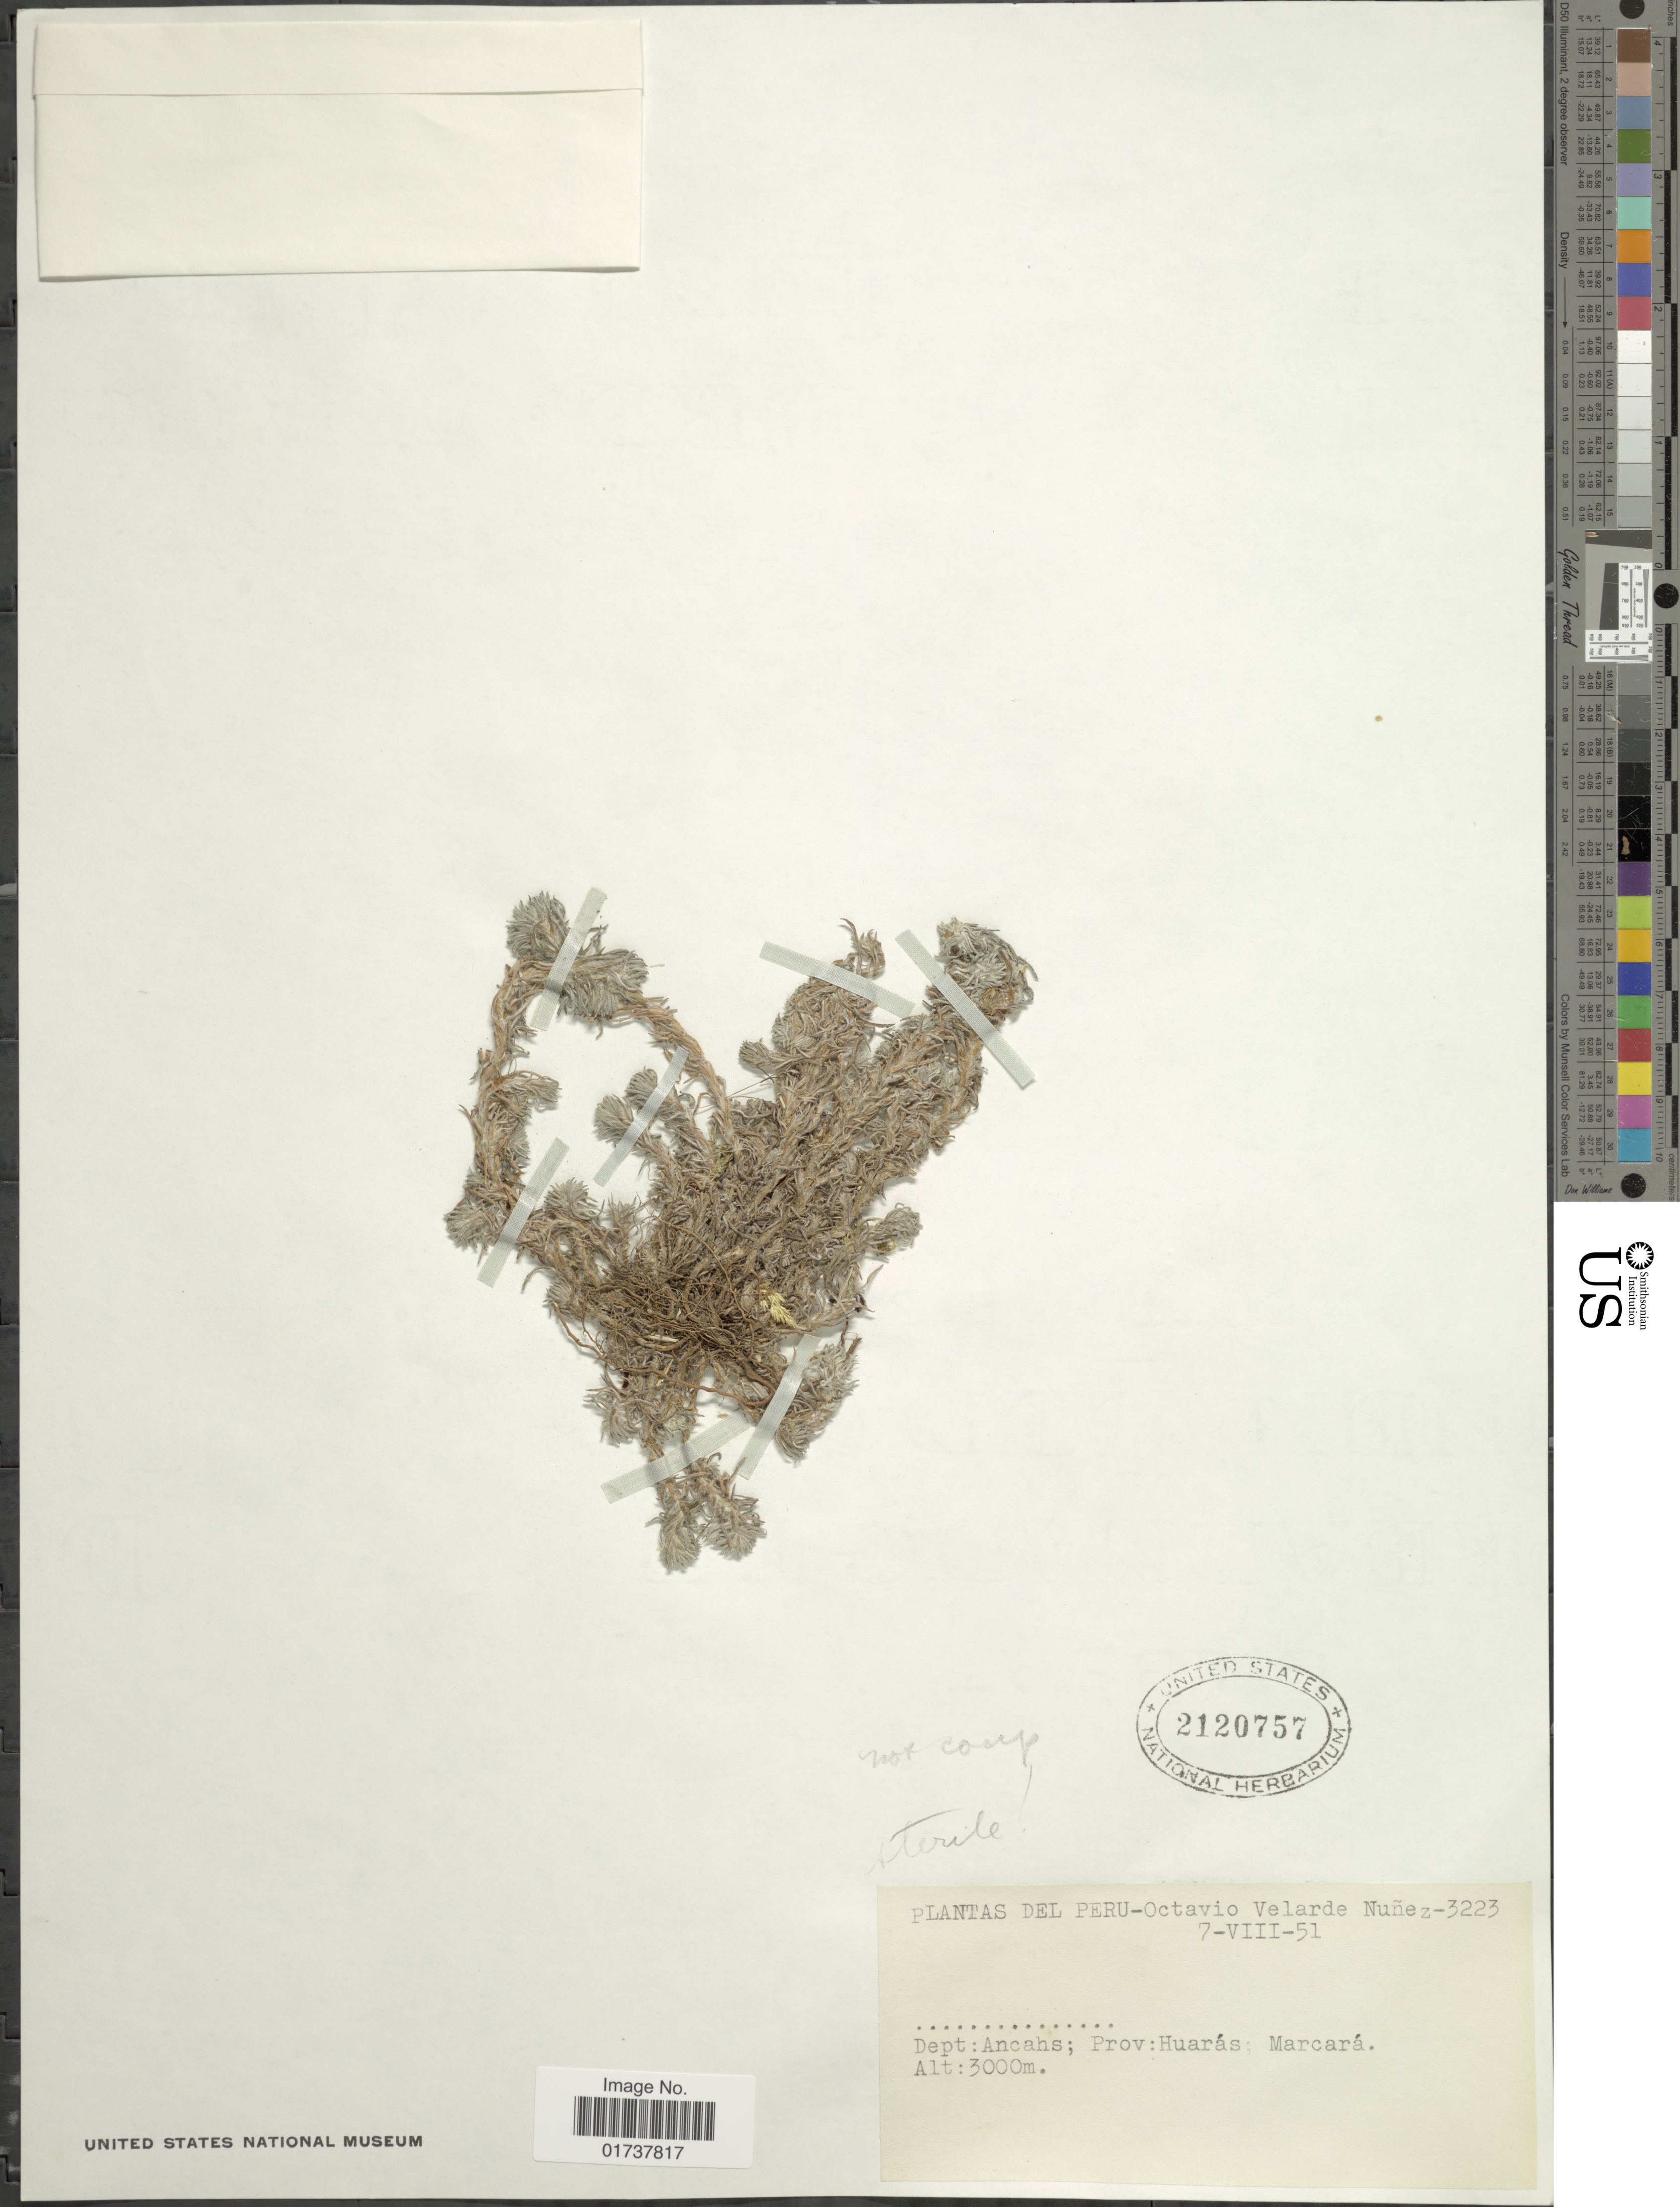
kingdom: Plantae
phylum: Tracheophyta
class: Magnoliopsida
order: Asterales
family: Asteraceae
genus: Stuckertiella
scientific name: Stuckertiella capitata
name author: (Wedd.) P. Beauv.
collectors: V. Nuñez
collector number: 3223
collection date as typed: Transcribed d/m/y: 7/8/51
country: Peru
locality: Dept. Ancahs, Prov. Huaras: Marcara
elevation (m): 3000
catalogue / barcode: US 2120757